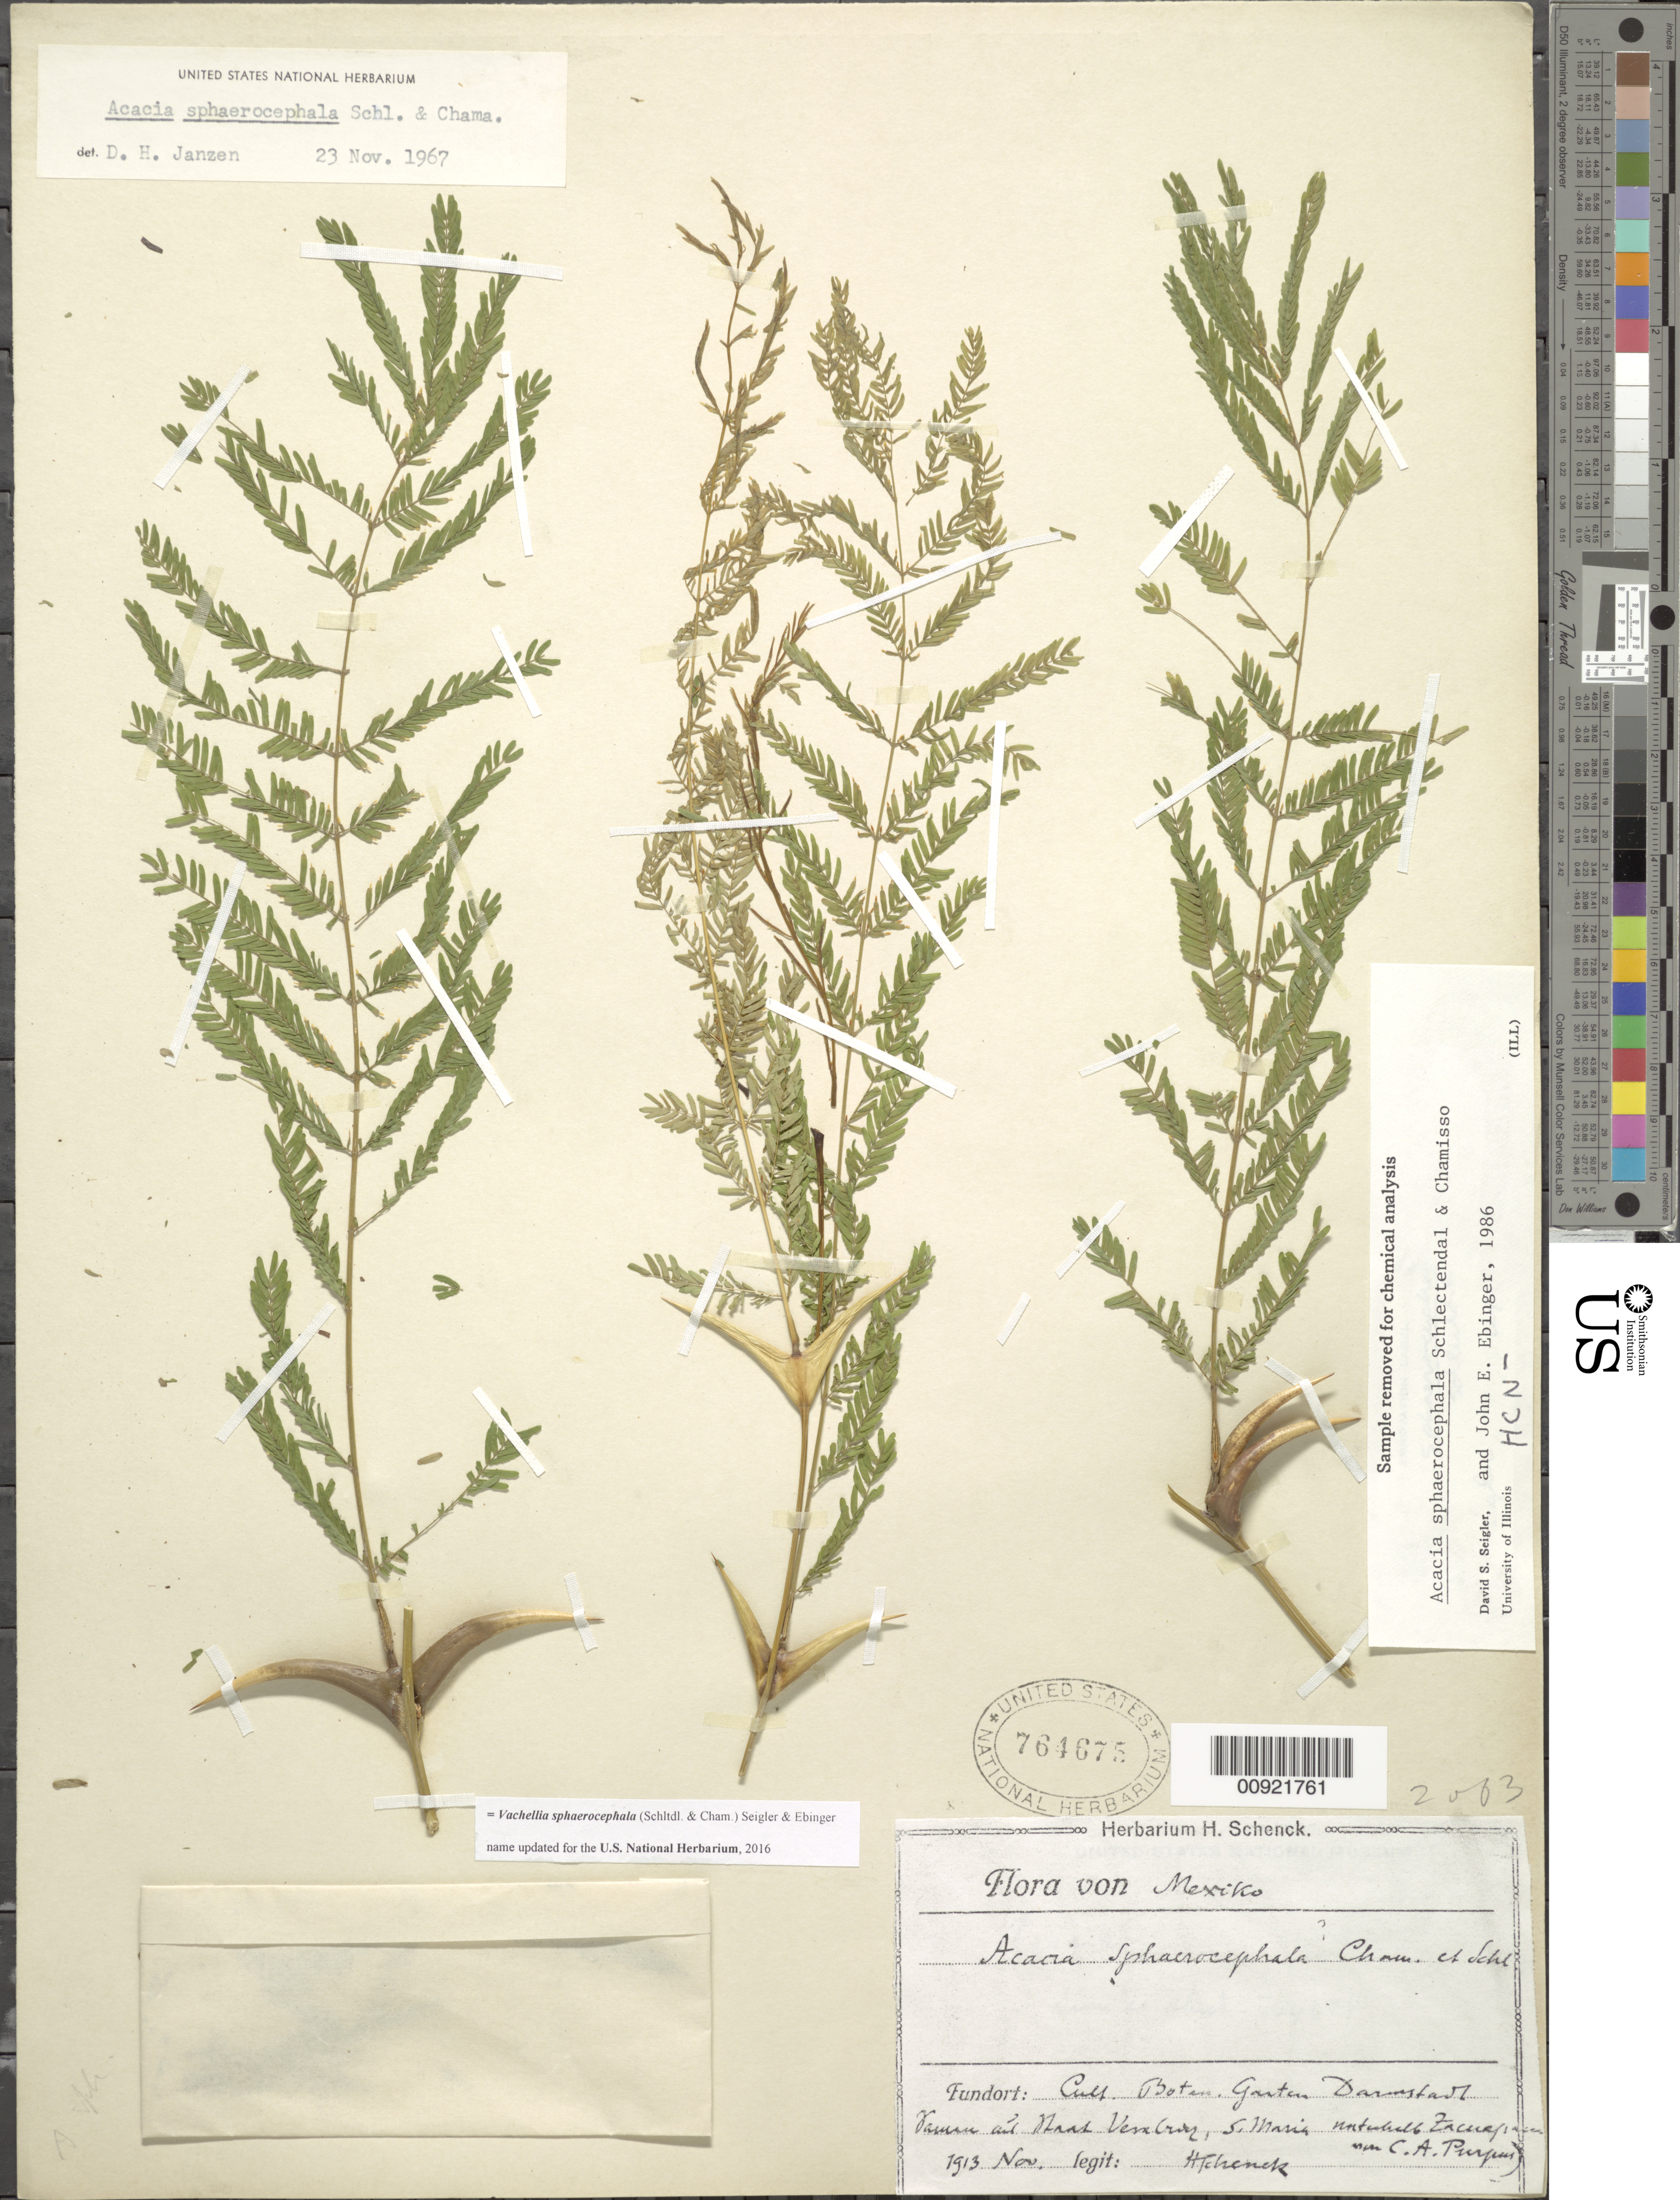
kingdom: Plantae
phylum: Tracheophyta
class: Magnoliopsida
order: Fabales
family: Fabaceae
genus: Vachellia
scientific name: Vachellia sphaerocephala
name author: (Cham. & Schltdl.) Seigler & Ebinger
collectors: H. Schenck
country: Germany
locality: Cult. Botan. Garten Darmstast.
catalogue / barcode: US 764675